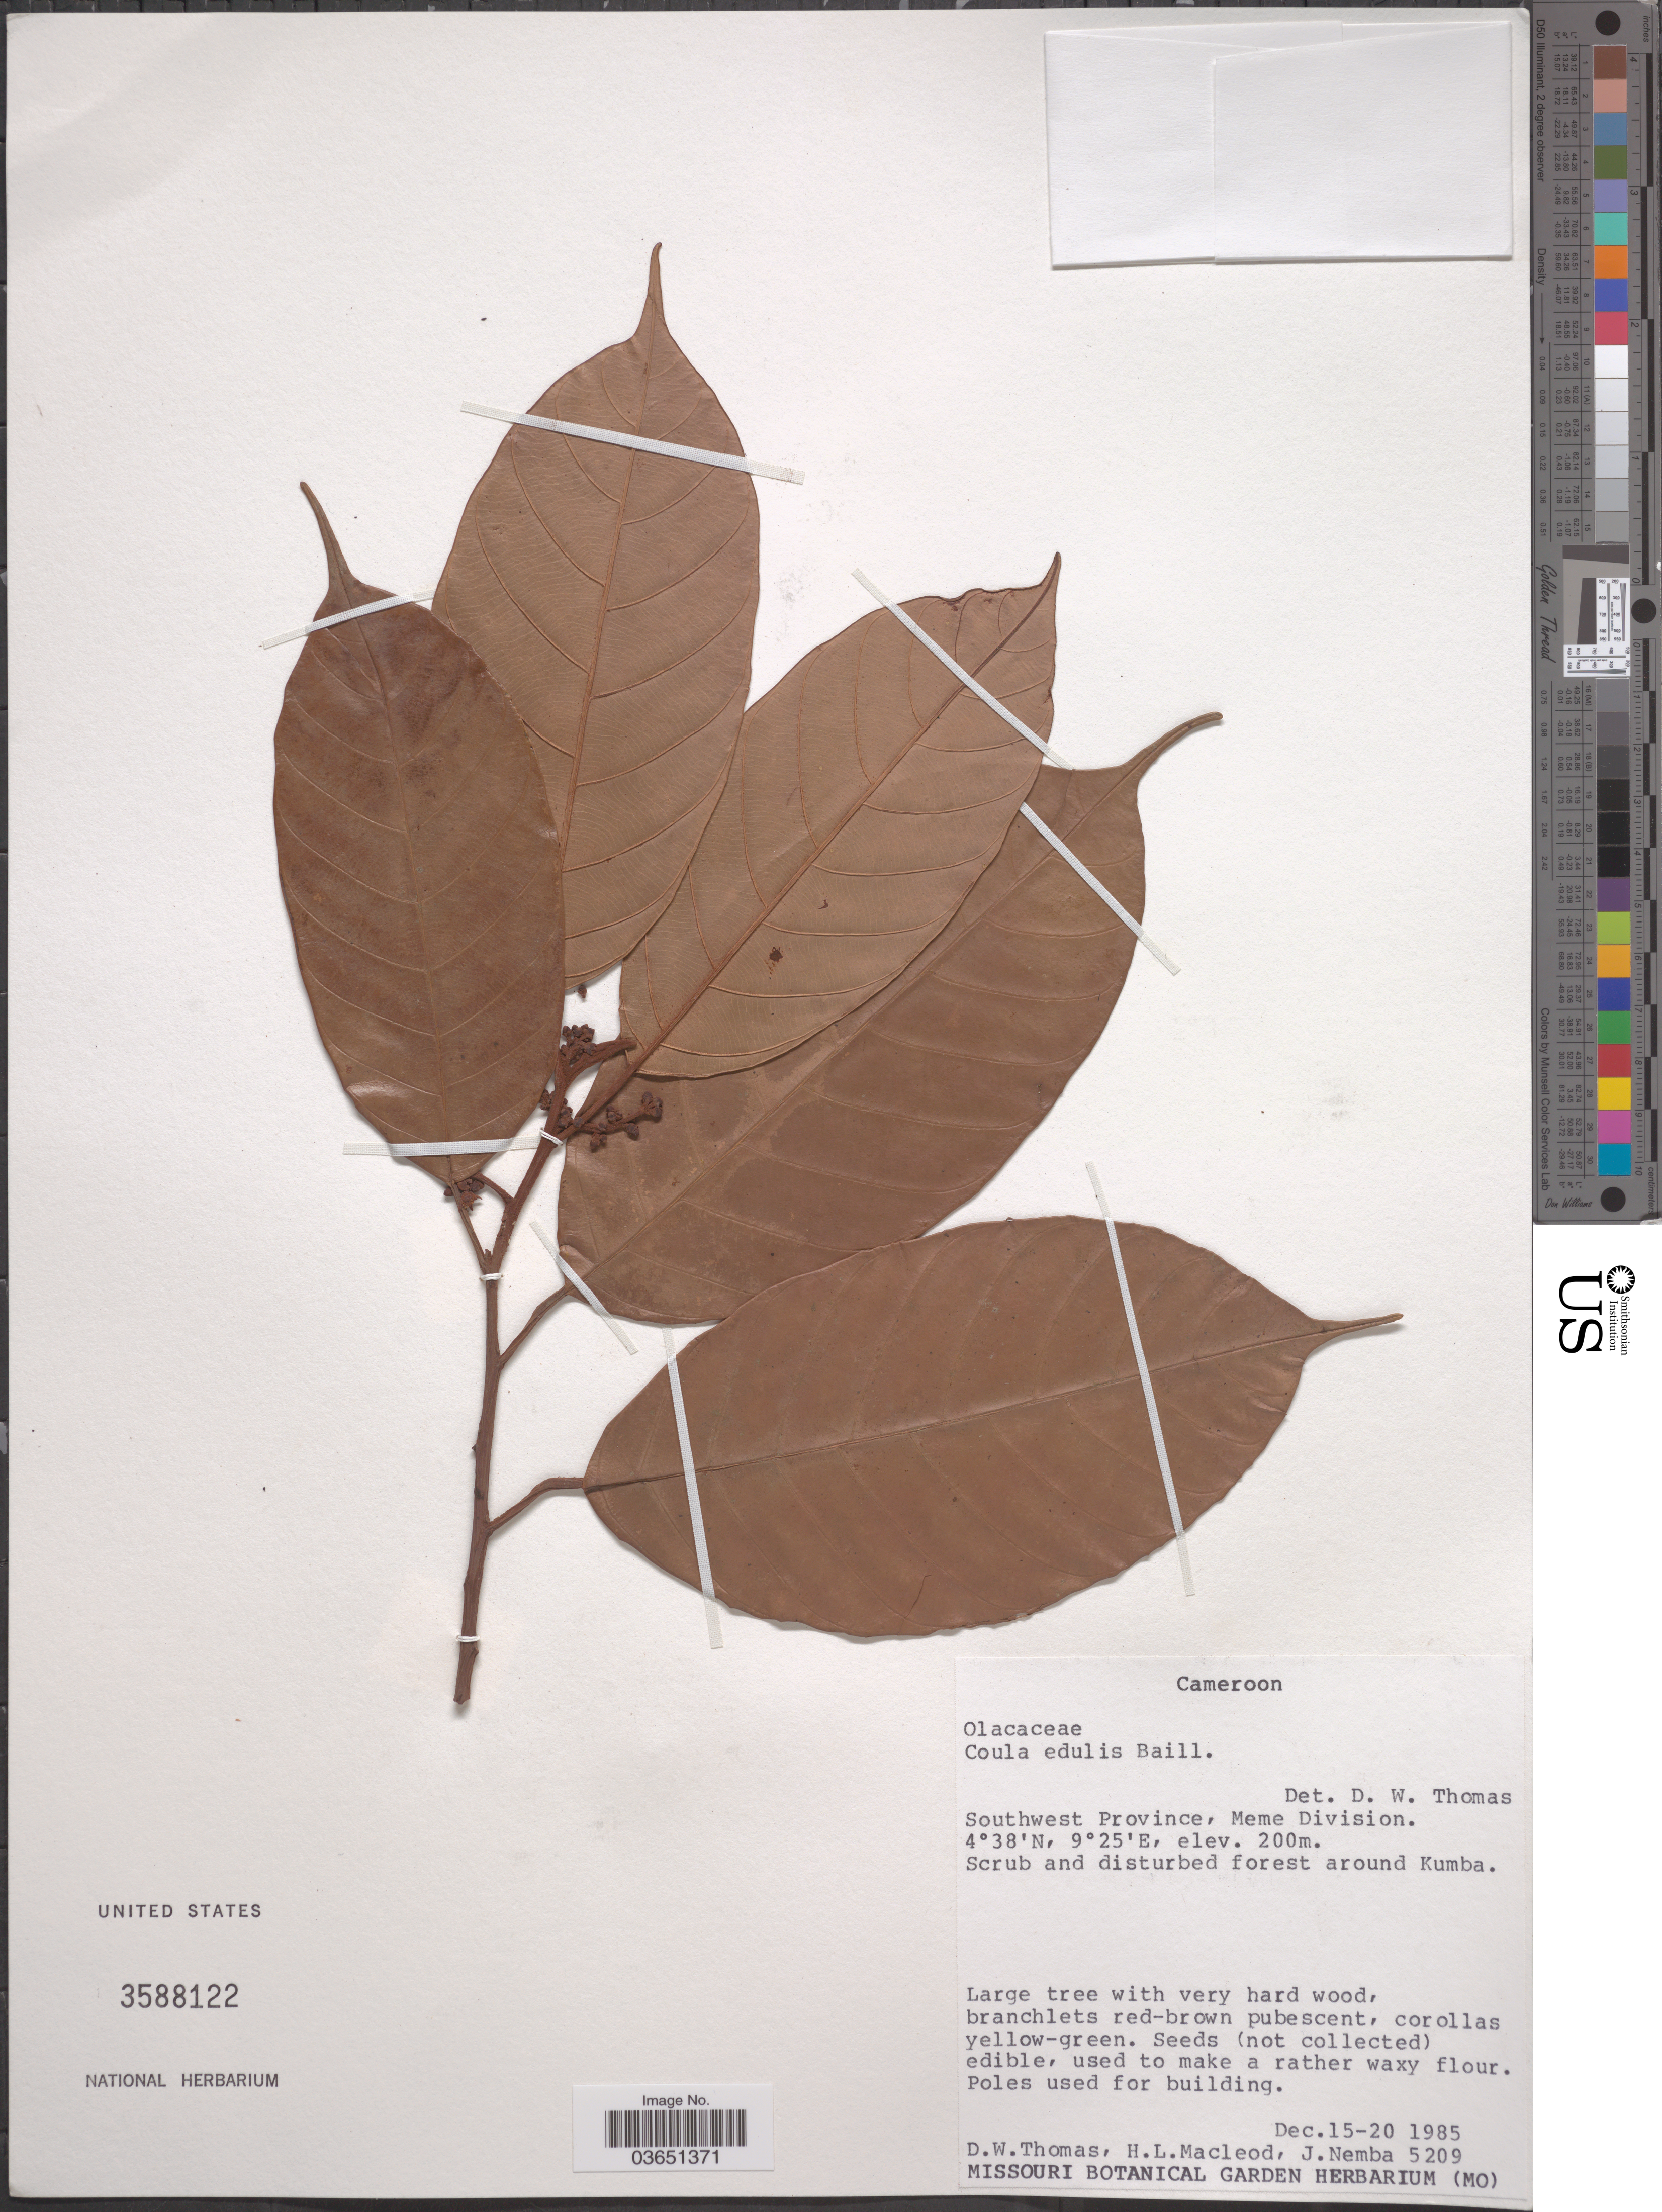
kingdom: Plantae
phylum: Tracheophyta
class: Magnoliopsida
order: Santalales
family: Coulaceae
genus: Coula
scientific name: Coula edulis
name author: Baill.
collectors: D. W. Thomas, H. Macleod & J. Nemba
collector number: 5209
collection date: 1985-12-15/1985-12-20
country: Cameroon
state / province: Sud-Ouest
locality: Southwest Province, Meme Division. Around Kumba.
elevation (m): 200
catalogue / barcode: US 3588122